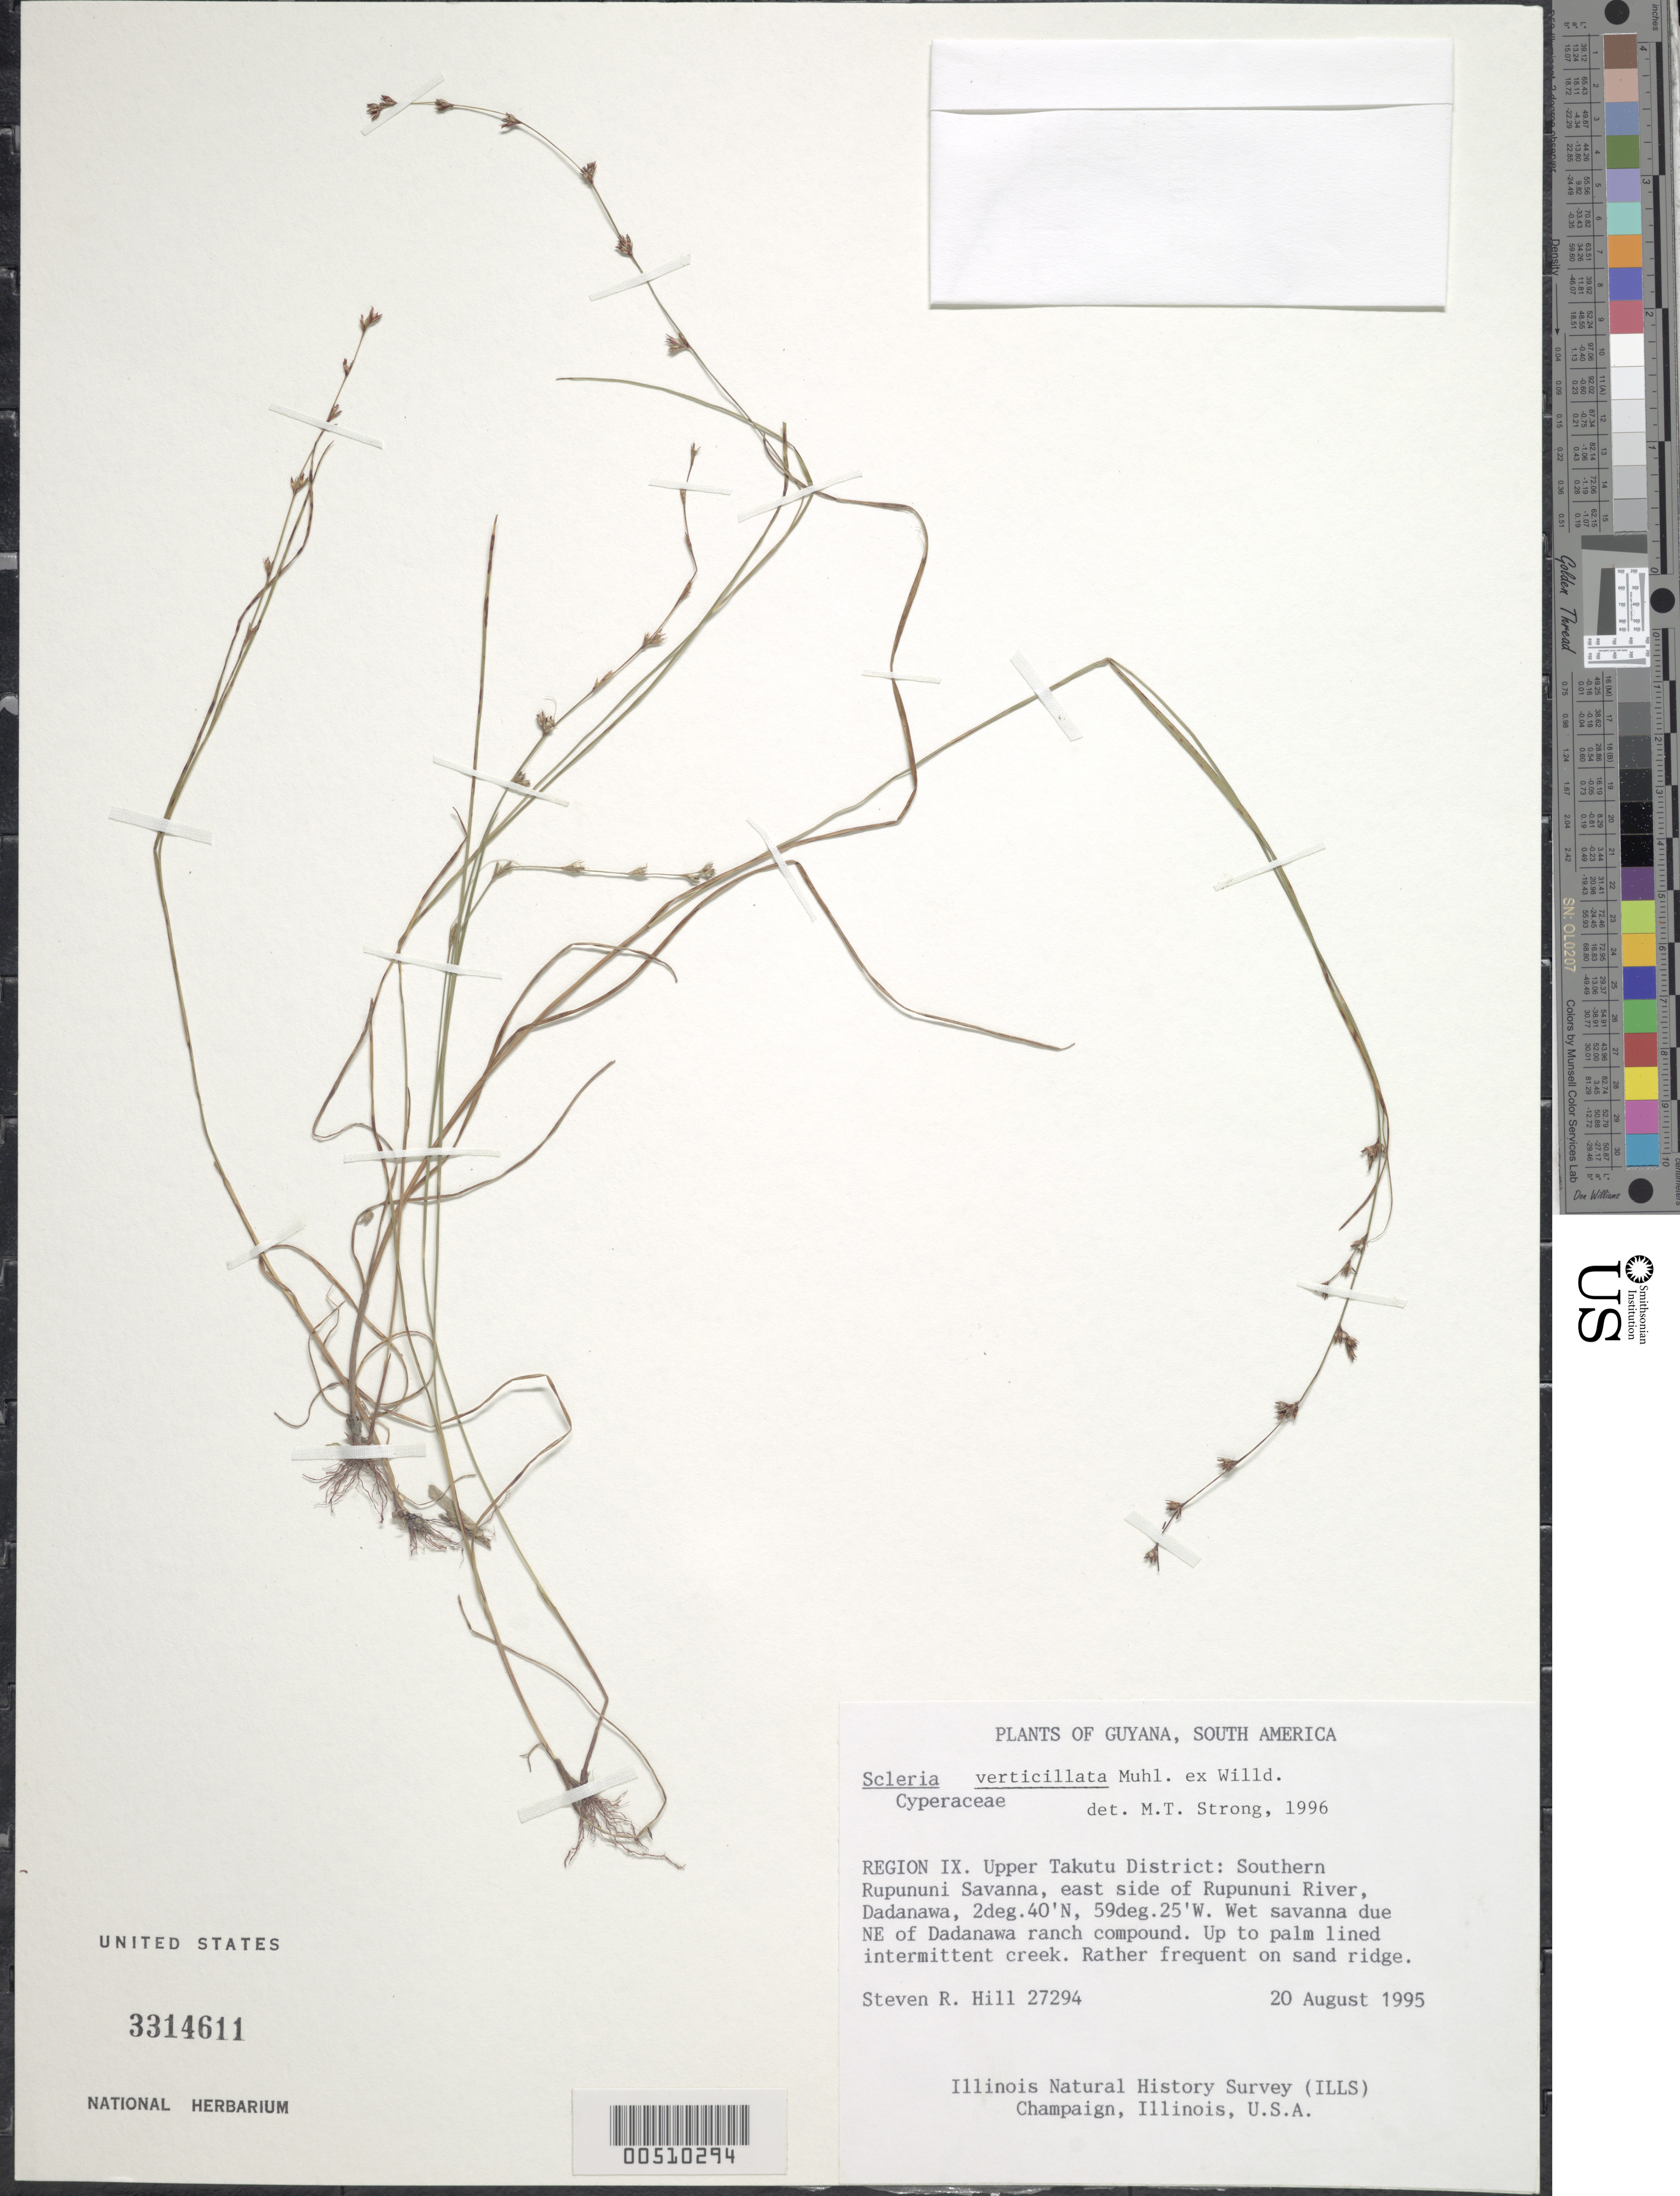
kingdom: Plantae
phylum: Tracheophyta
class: Liliopsida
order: Poales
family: Cyperaceae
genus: Scleria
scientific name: Scleria verticillata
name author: Muhl. ex Willd.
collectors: S. R. Hill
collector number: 27294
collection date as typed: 20 Aug 1995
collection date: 1995-08-20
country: Guyana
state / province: U. Takutu-U. Essequibo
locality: Southern Rupununi Savanna, E side of Rupununi River, Dadanawa; due NE of Dadanawa Ranch compound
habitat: Wet savanna on sand ridge.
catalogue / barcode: US 3314611